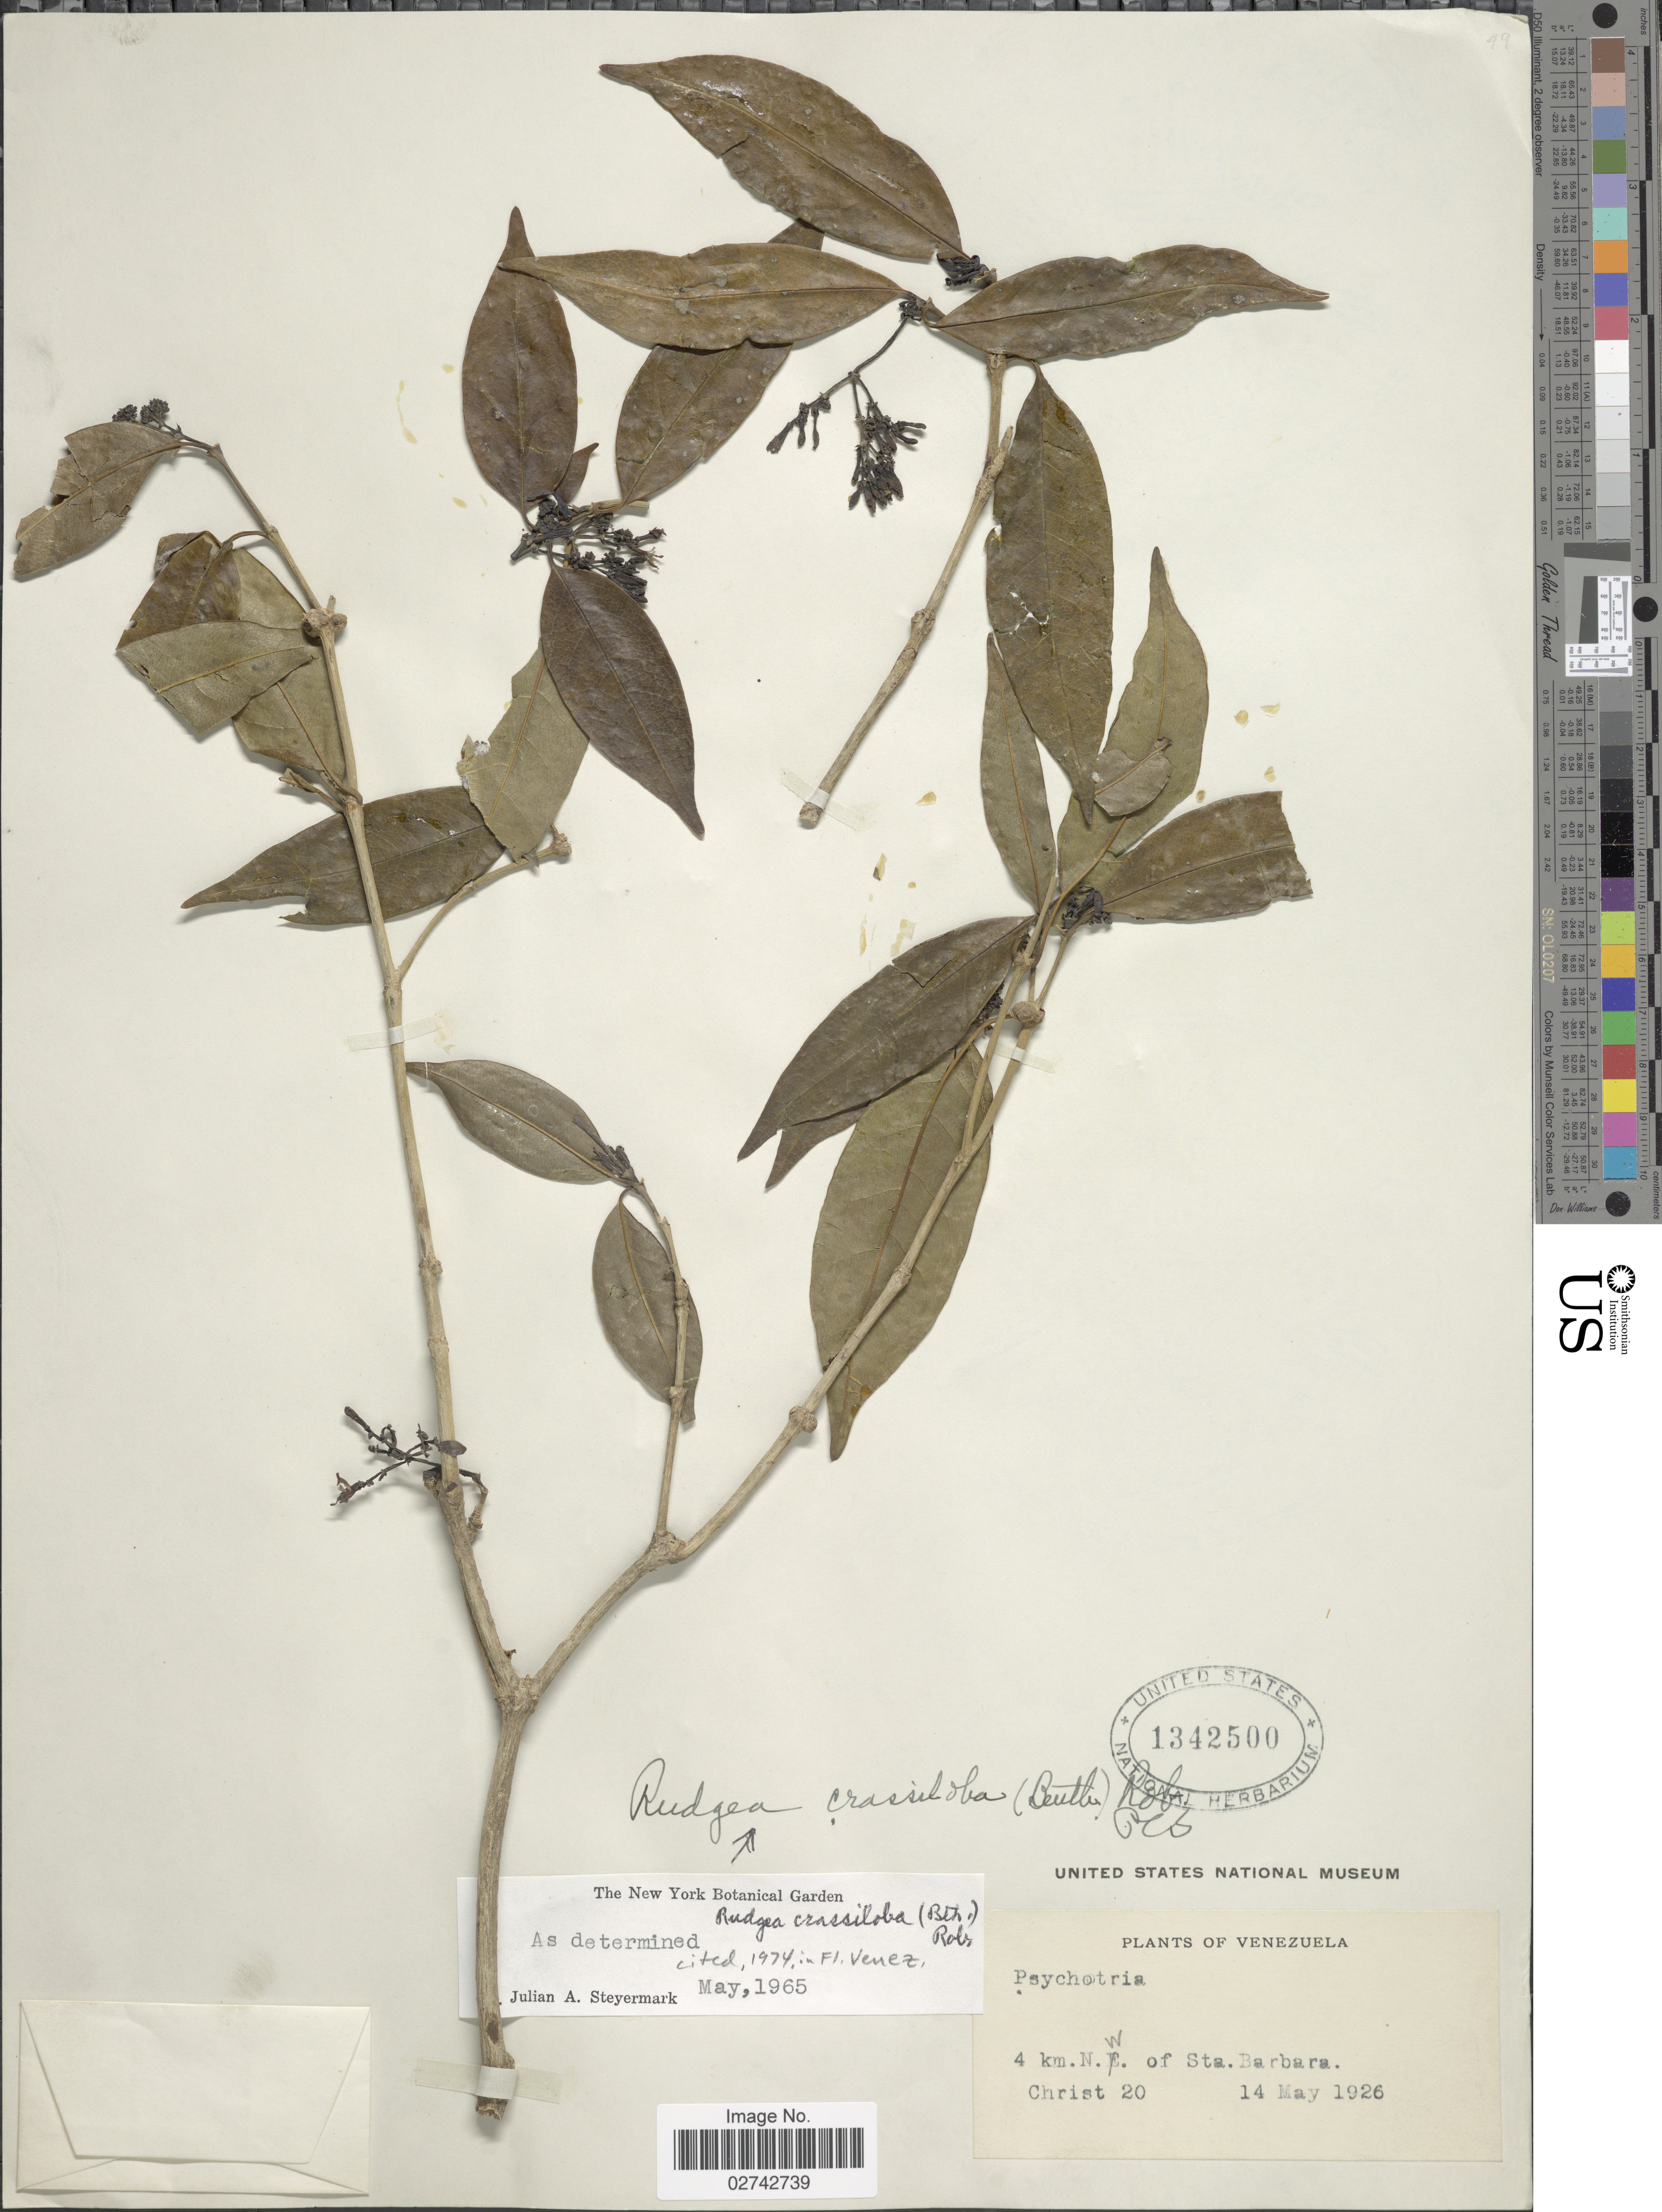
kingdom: Plantae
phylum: Tracheophyta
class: Magnoliopsida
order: Gentianales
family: Rubiaceae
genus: Rudgea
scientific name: Rudgea crassiloba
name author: (Benth.) B.L. Rob.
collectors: Christ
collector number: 20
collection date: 1926-05-14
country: Venezuela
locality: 4 km N.W. of Sta. Barbara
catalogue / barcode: US 1342500